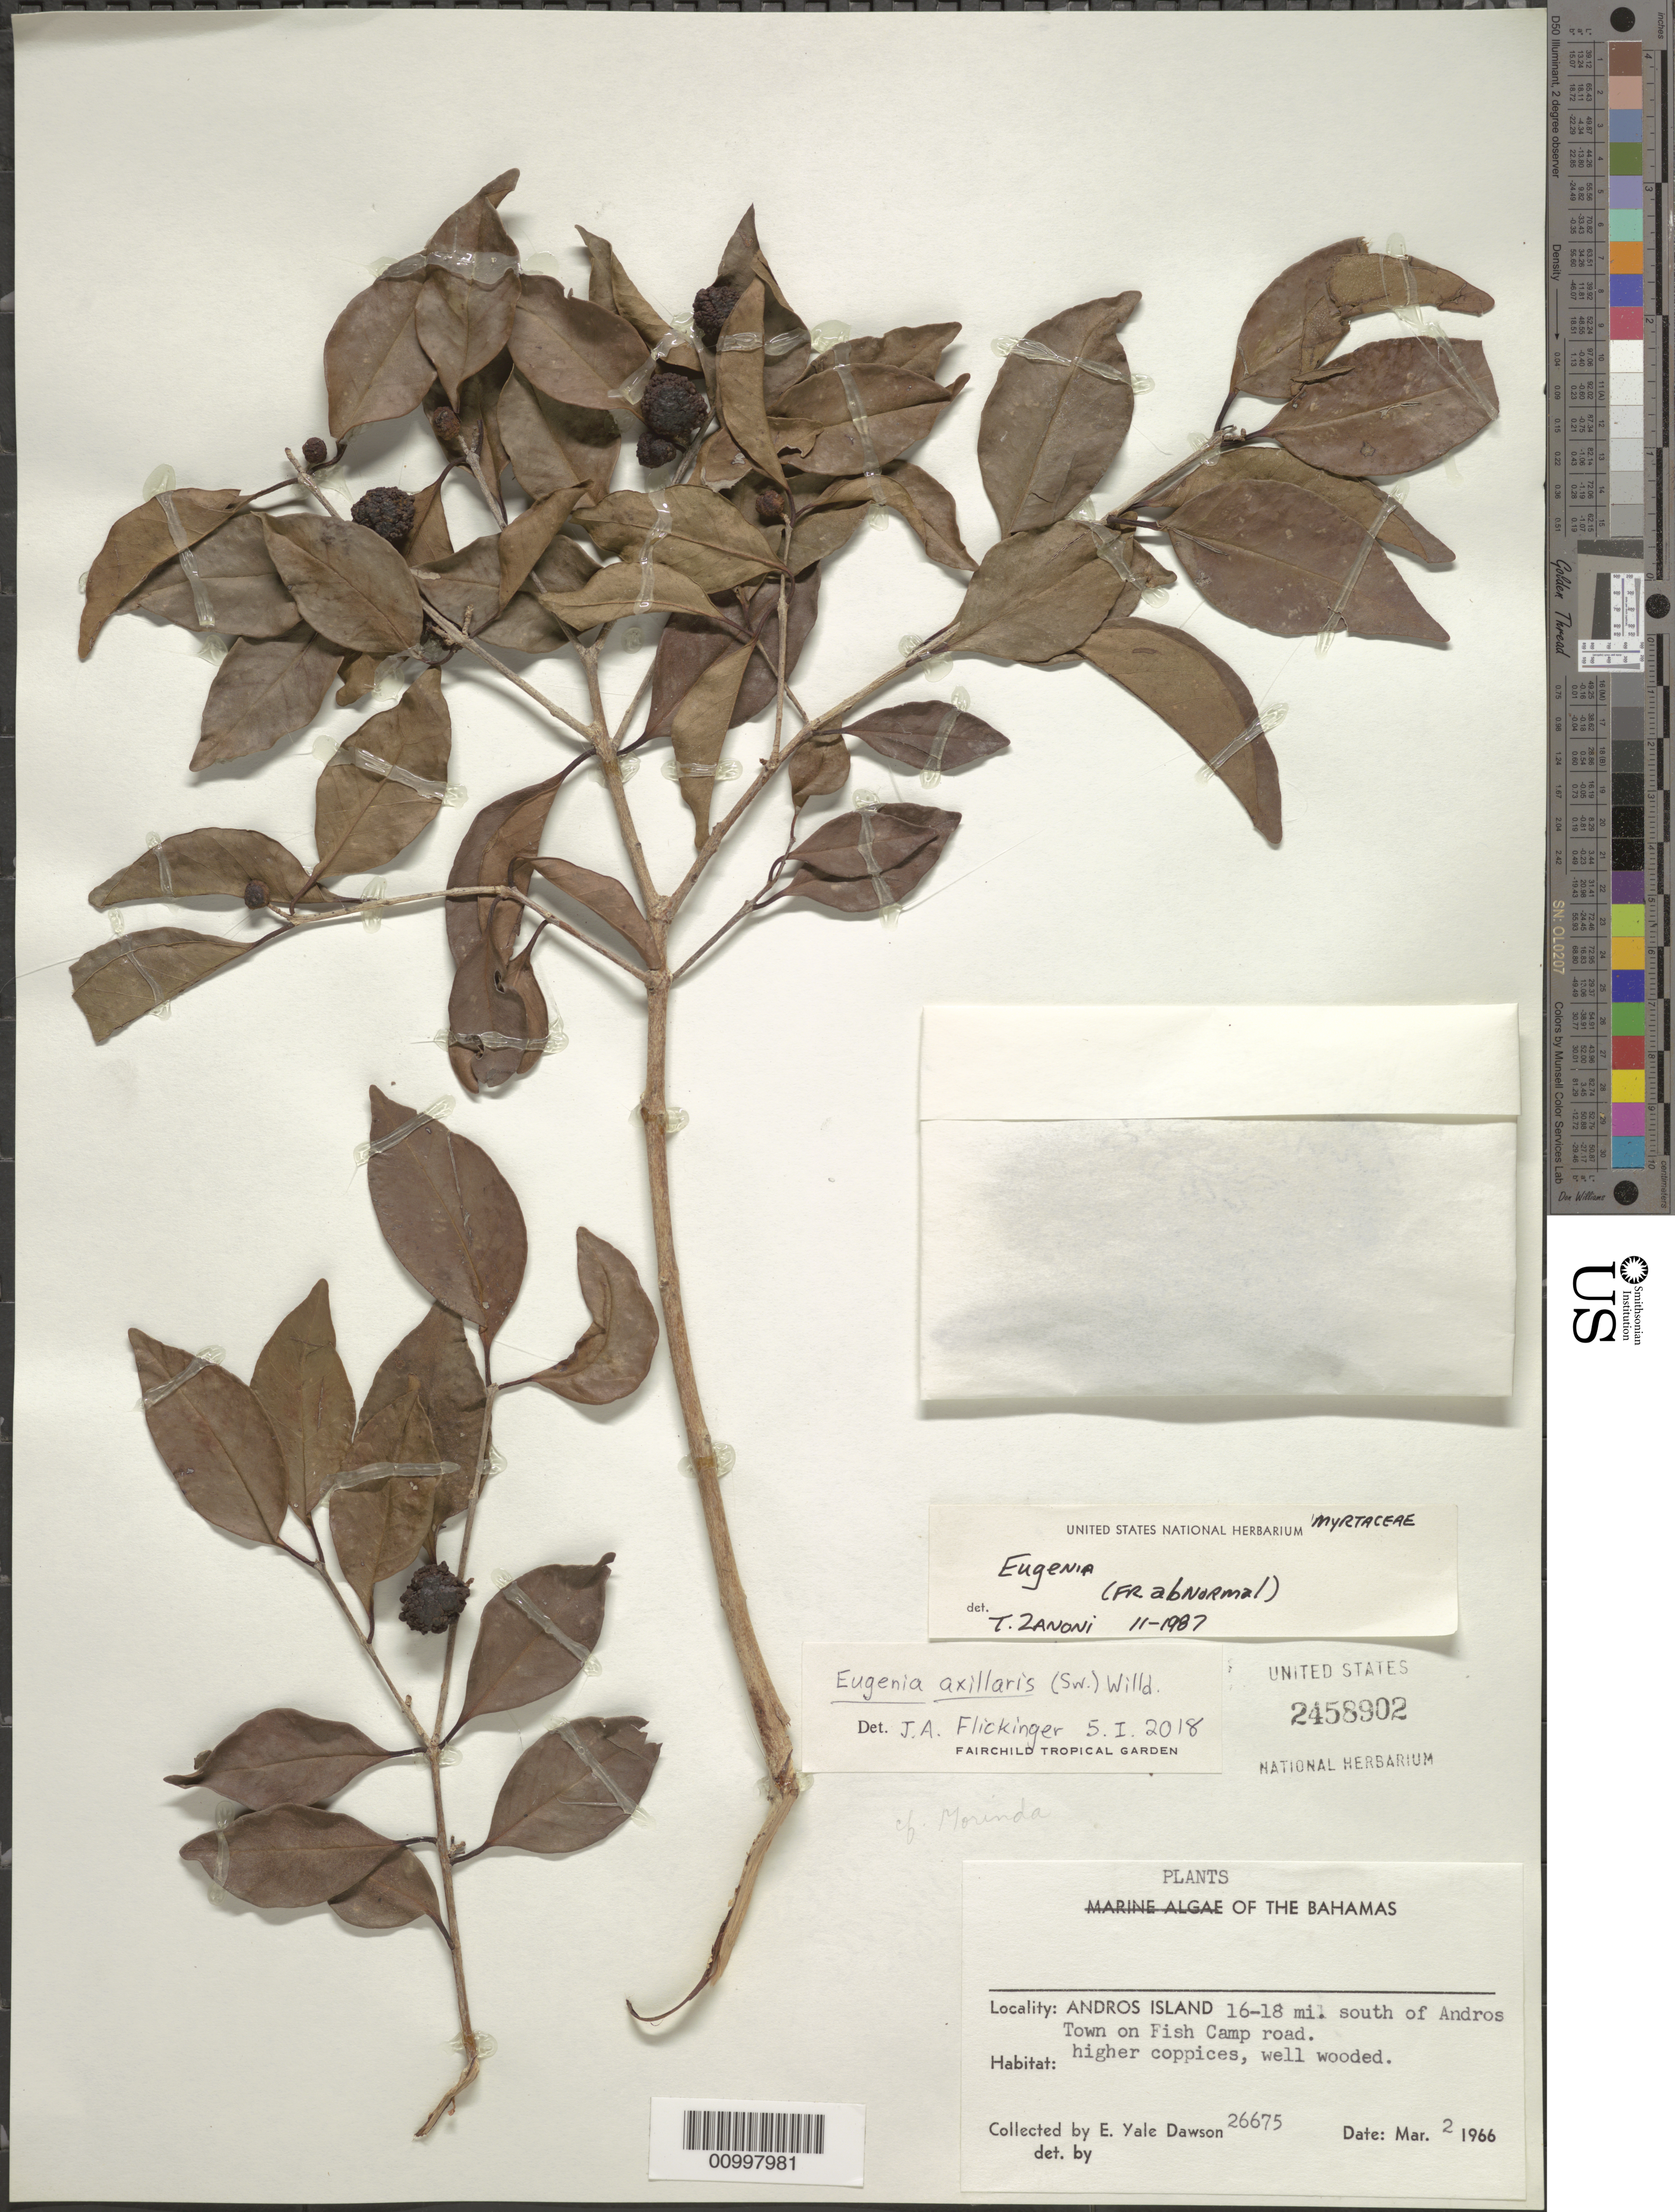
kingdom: Plantae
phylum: Tracheophyta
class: Magnoliopsida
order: Myrtales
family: Myrtaceae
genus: Eugenia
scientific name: Eugenia axillaris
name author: (Sw.) Willd.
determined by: Flickinger, Jonathan A.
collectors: E. Y. Dawson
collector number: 26675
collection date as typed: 02 Mar 1966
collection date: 1966-03-02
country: Bahamas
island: Andros I.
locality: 16-18 miles south of Andros Town on Fish Camp road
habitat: Higher coppices, well wooded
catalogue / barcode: US 2458902